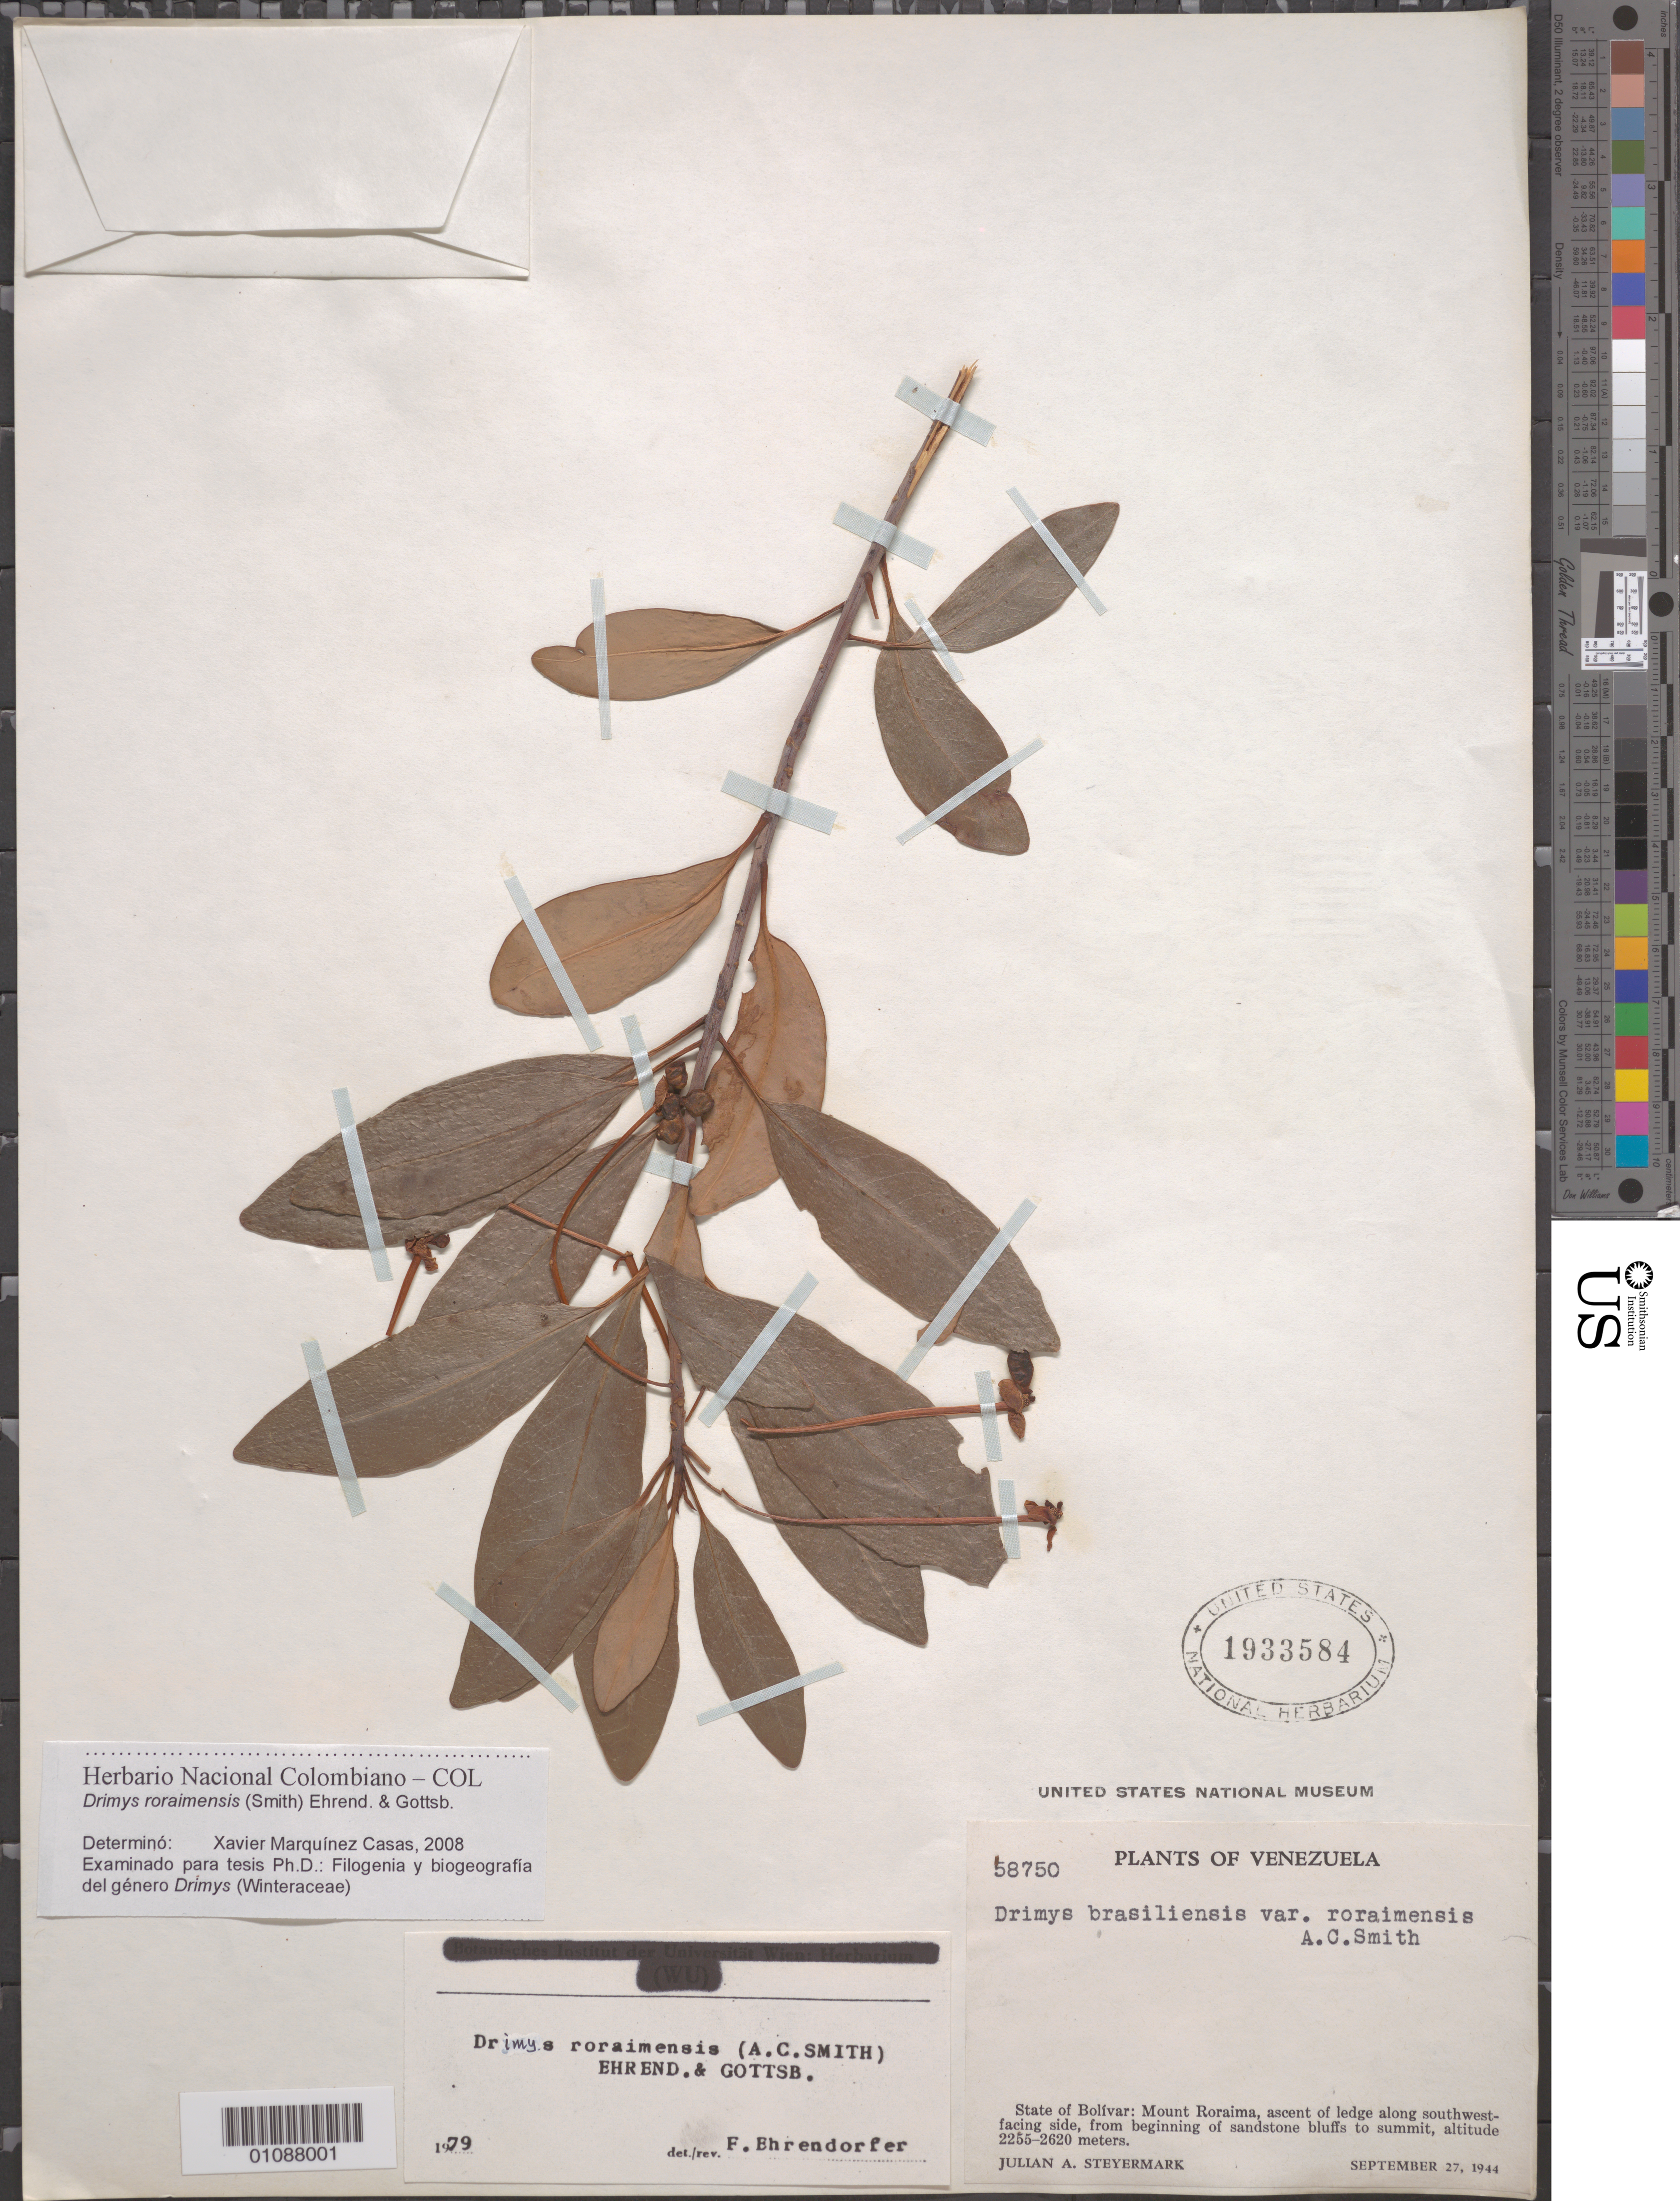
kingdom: Plantae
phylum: Tracheophyta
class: Magnoliopsida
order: Canellales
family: Winteraceae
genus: Drimys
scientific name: Drimys roraimensis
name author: (A.C. Sm.) Ehrend. & Gottsb.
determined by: Marquínez Casas, X.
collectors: J. Steyermark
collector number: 58750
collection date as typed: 27-Sep-44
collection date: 1944-09-27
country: Venezuela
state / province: Bolívar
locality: Mt. Roraima, SW-facing side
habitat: Ascent of ledge, from beginning of sandstone bluffs to summit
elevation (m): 2255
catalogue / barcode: US 1933584